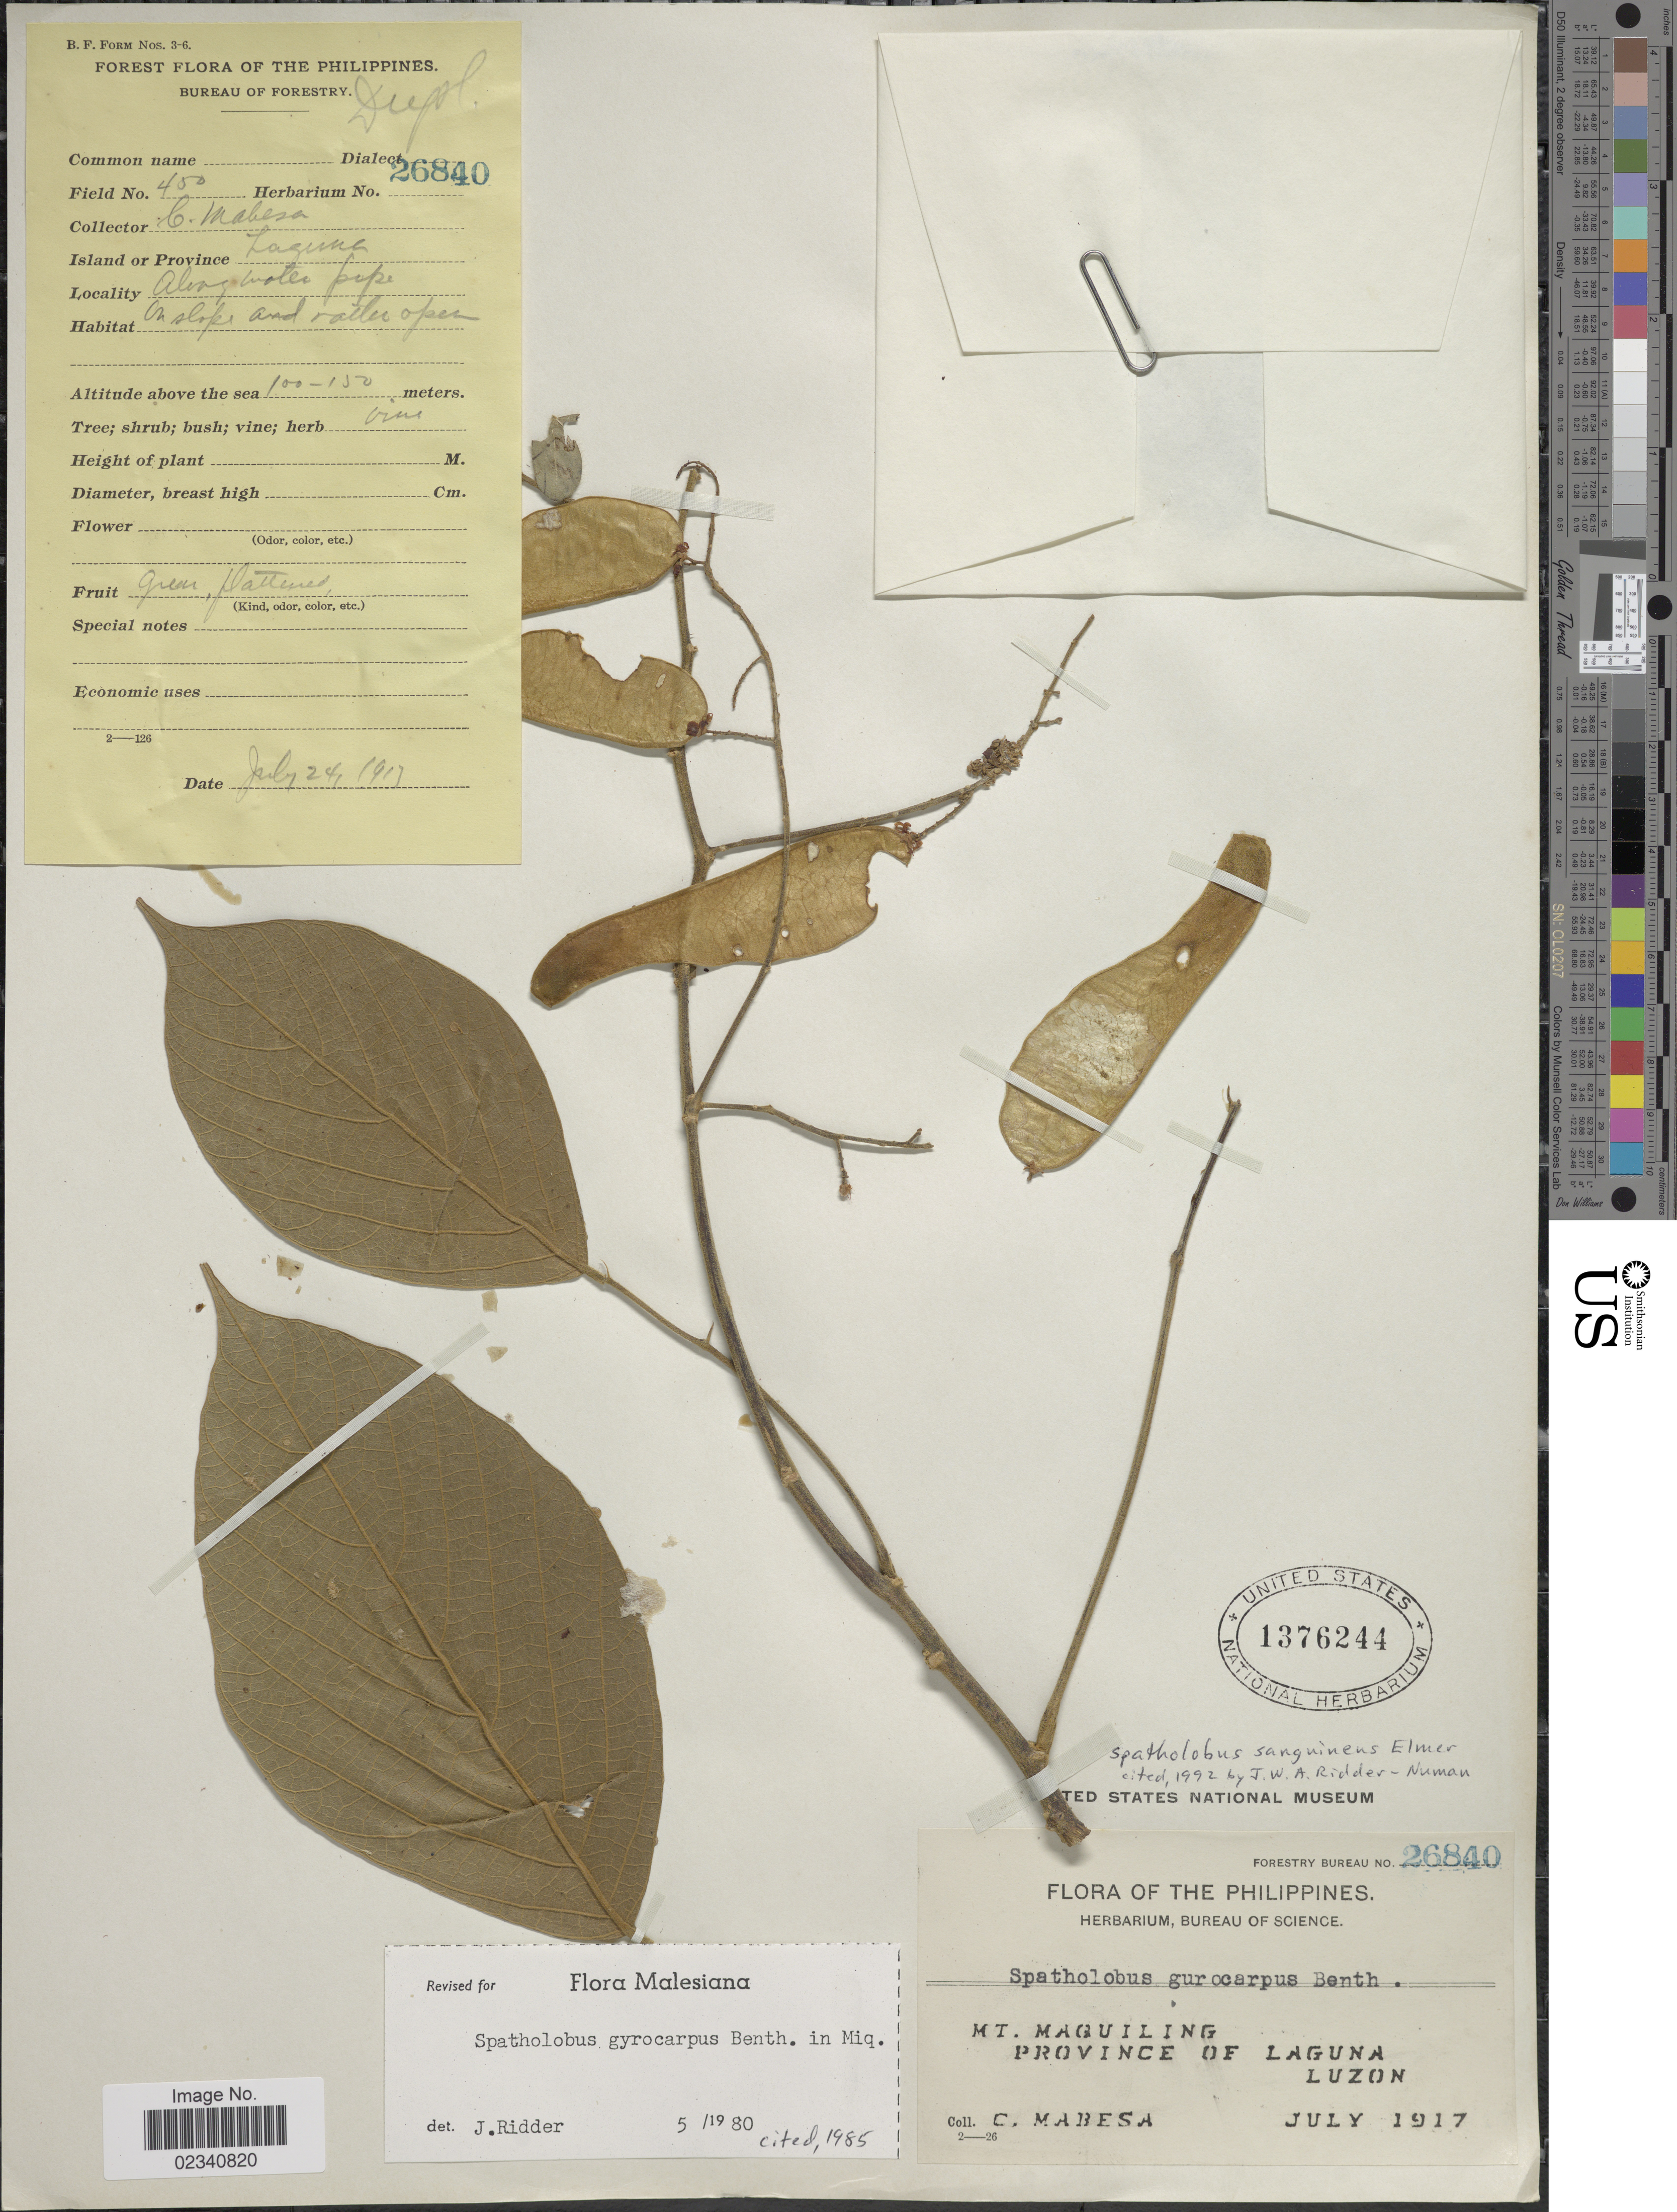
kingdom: Plantae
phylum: Tracheophyta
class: Magnoliopsida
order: Fabales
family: Fabaceae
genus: Spatholobus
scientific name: Spatholobus sanguineus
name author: Elmer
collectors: C. Manesa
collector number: Forestry Bureau 26840/450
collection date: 1917-07-24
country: Philippines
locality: Mt. Maquiling Province of Laguna, Luzon.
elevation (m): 100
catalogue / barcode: US 1376244